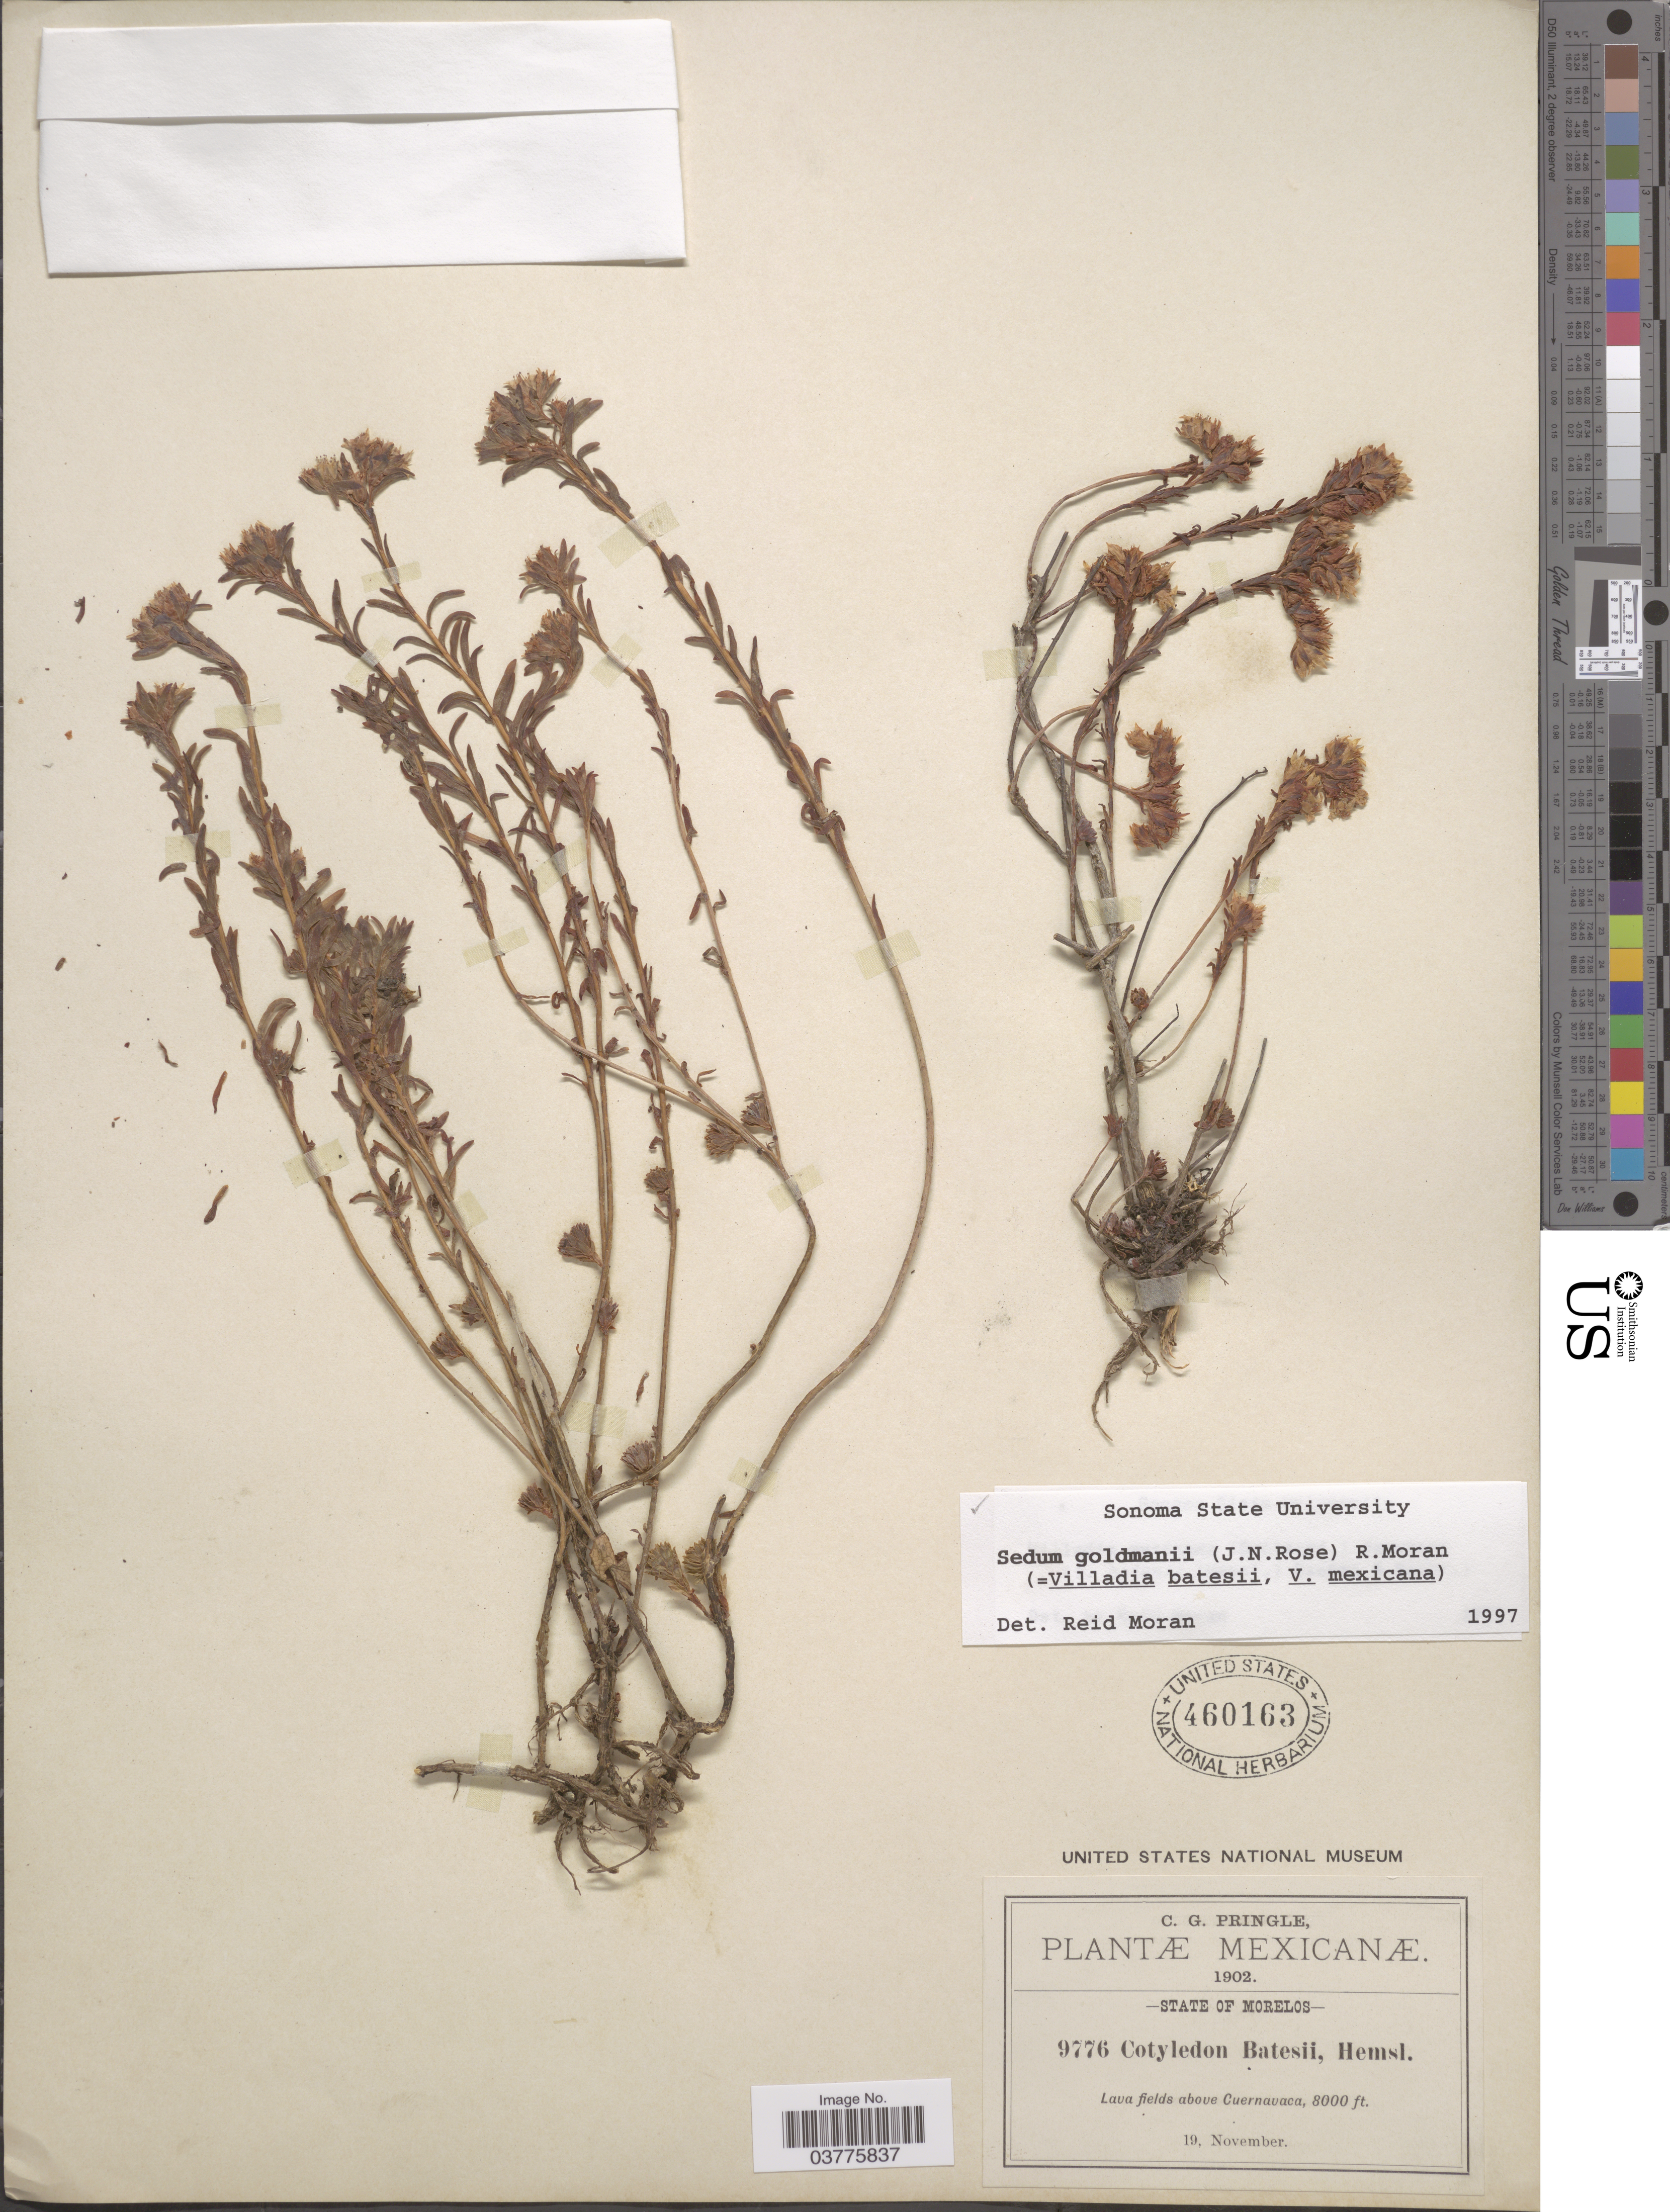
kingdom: Plantae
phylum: Tracheophyta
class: Magnoliopsida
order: Saxifragales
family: Crassulaceae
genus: Sedum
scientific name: Sedum goldmanii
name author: (Rose) Moran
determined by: Moran, R. V.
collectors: C. G. Pringle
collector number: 9776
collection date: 1902-11-19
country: Mexico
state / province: Morelos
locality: Lava fields above Cuernavaca.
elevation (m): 2438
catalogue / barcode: US 460163